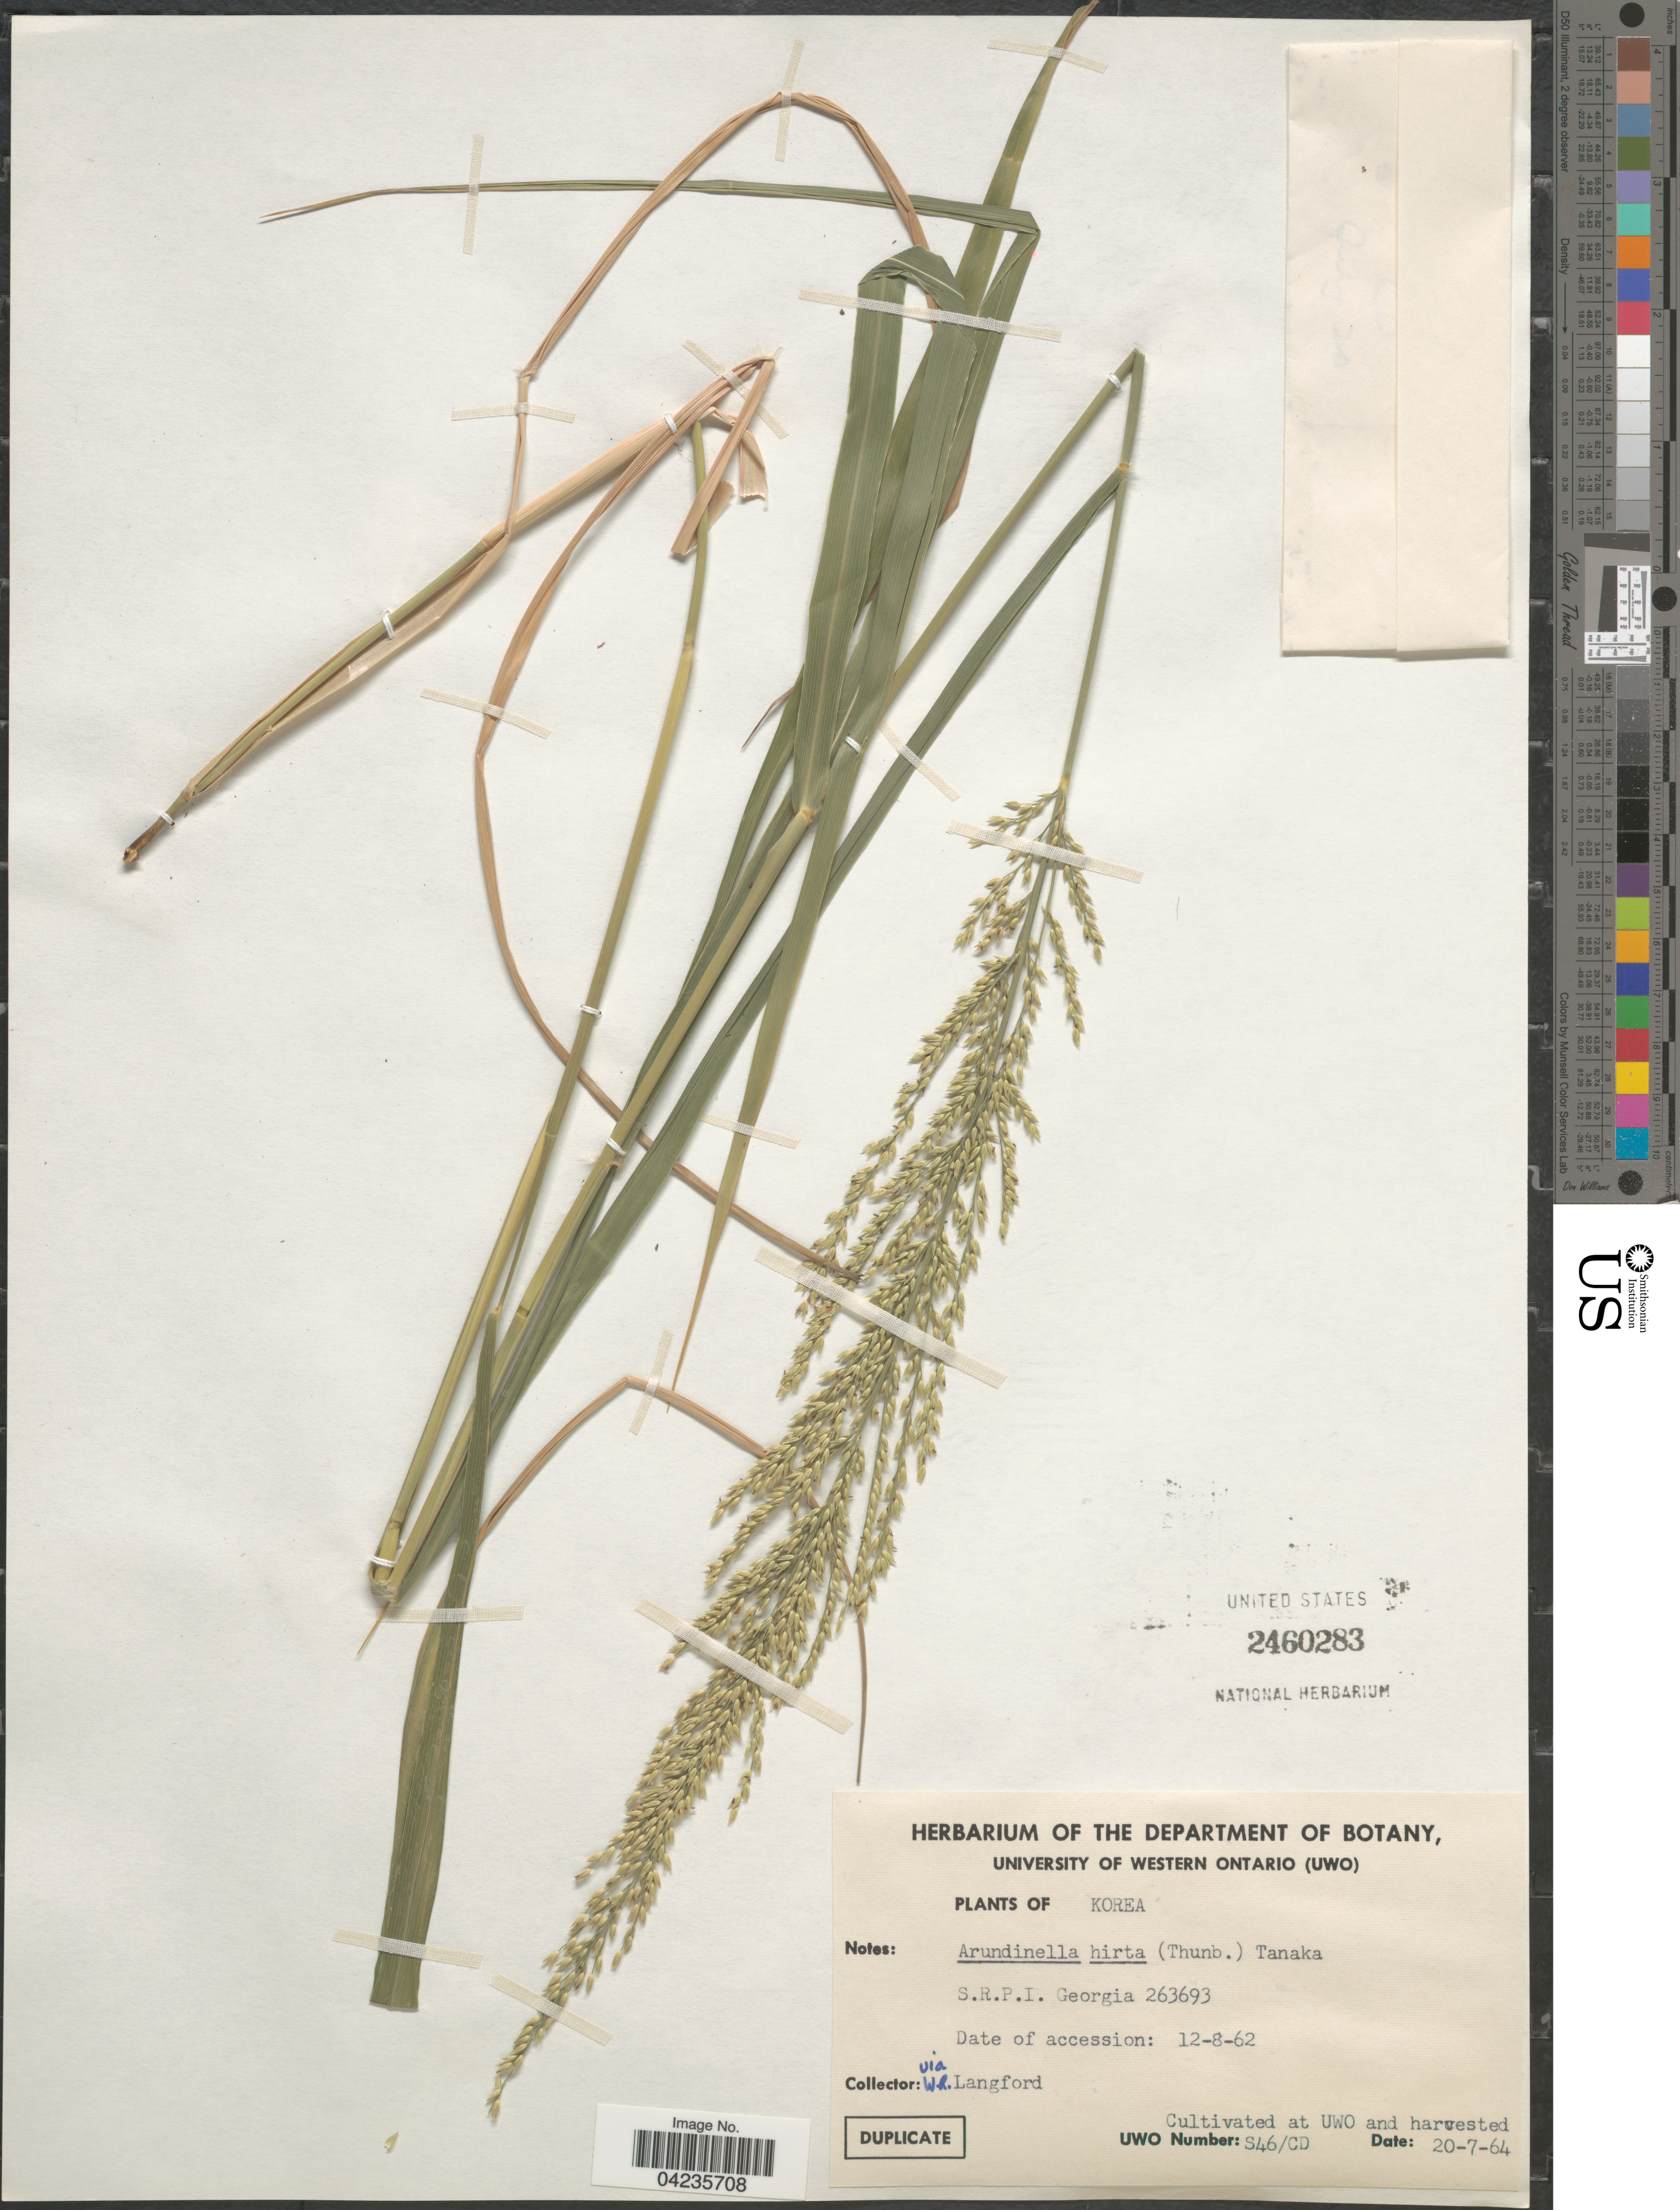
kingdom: Plantae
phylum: Tracheophyta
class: Liliopsida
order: Poales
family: Poaceae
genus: Arundinella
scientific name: Arundinella hirta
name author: (Thunb.) Tanaka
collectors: W. Langford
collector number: S46/CD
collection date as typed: Transcribed d/m/y: 20/7/64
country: Canada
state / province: Ontario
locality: At UWO.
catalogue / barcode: US 2460283